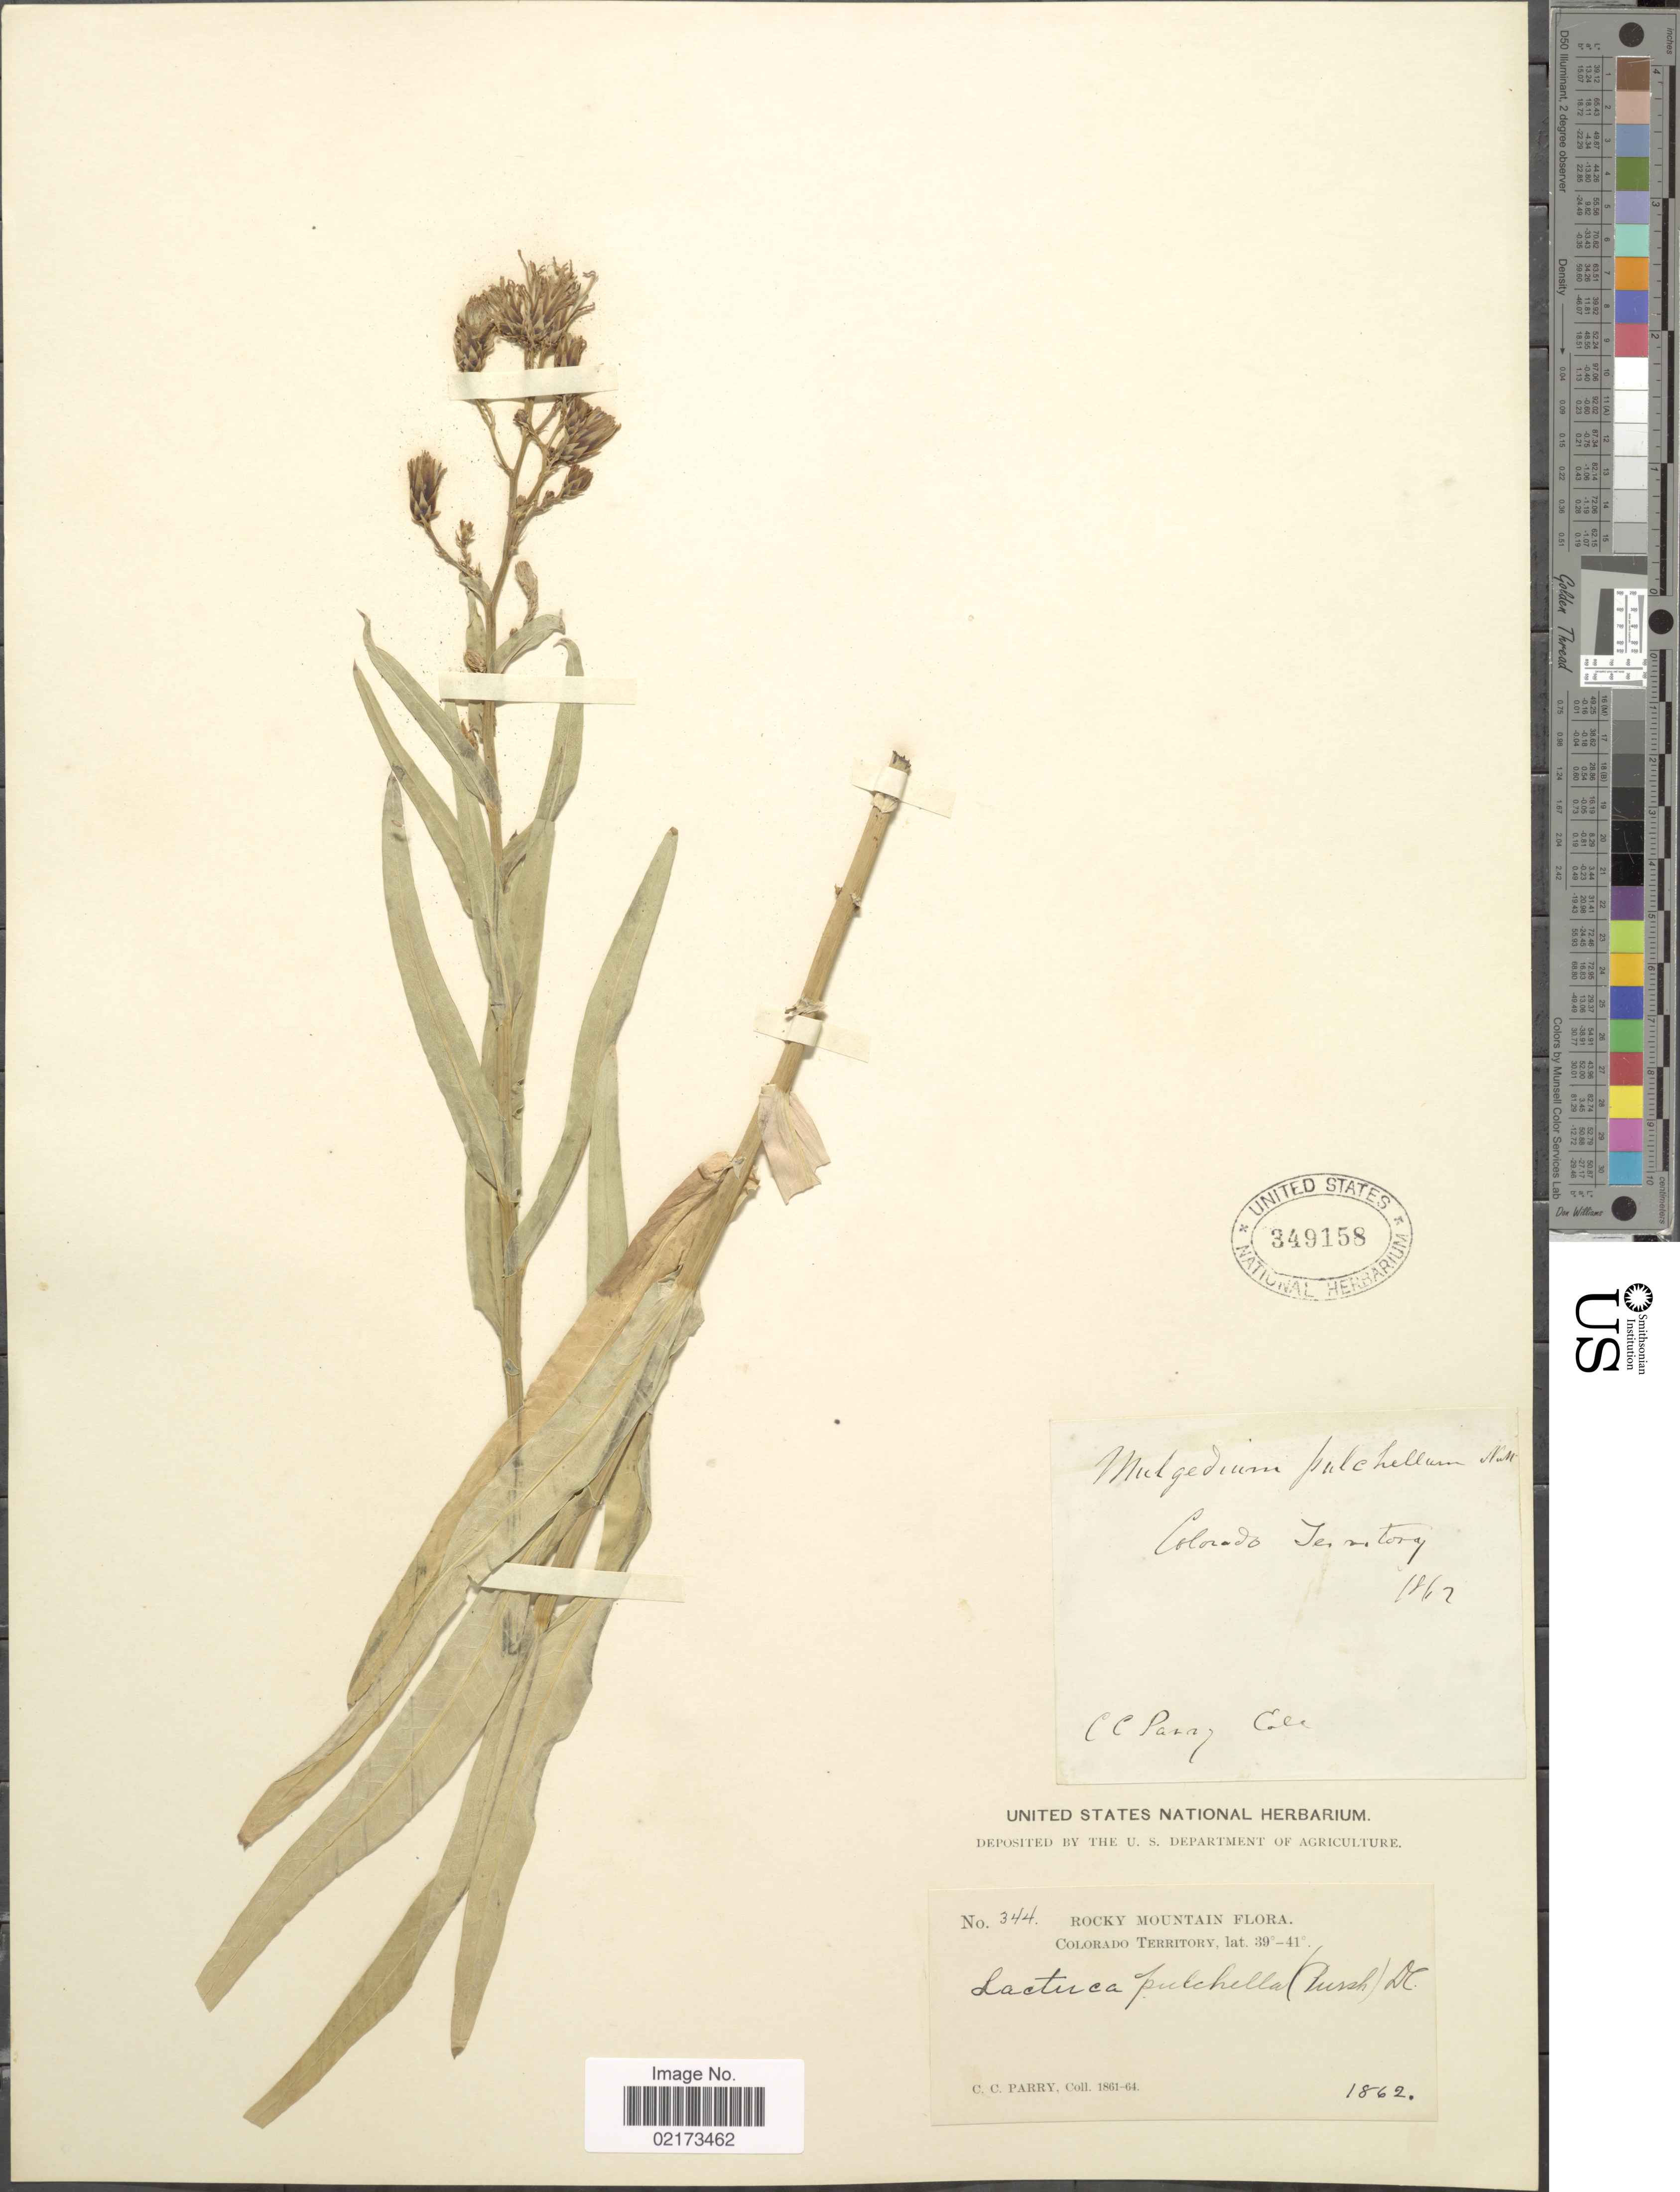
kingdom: Plantae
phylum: Tracheophyta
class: Magnoliopsida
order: Asterales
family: Asteraceae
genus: Lactuca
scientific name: Lactuca tatarica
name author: (L.) C.A. Mey.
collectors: C. C. Parry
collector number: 344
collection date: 1862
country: United States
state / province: Colorado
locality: Rocky Mountain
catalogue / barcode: US 349158